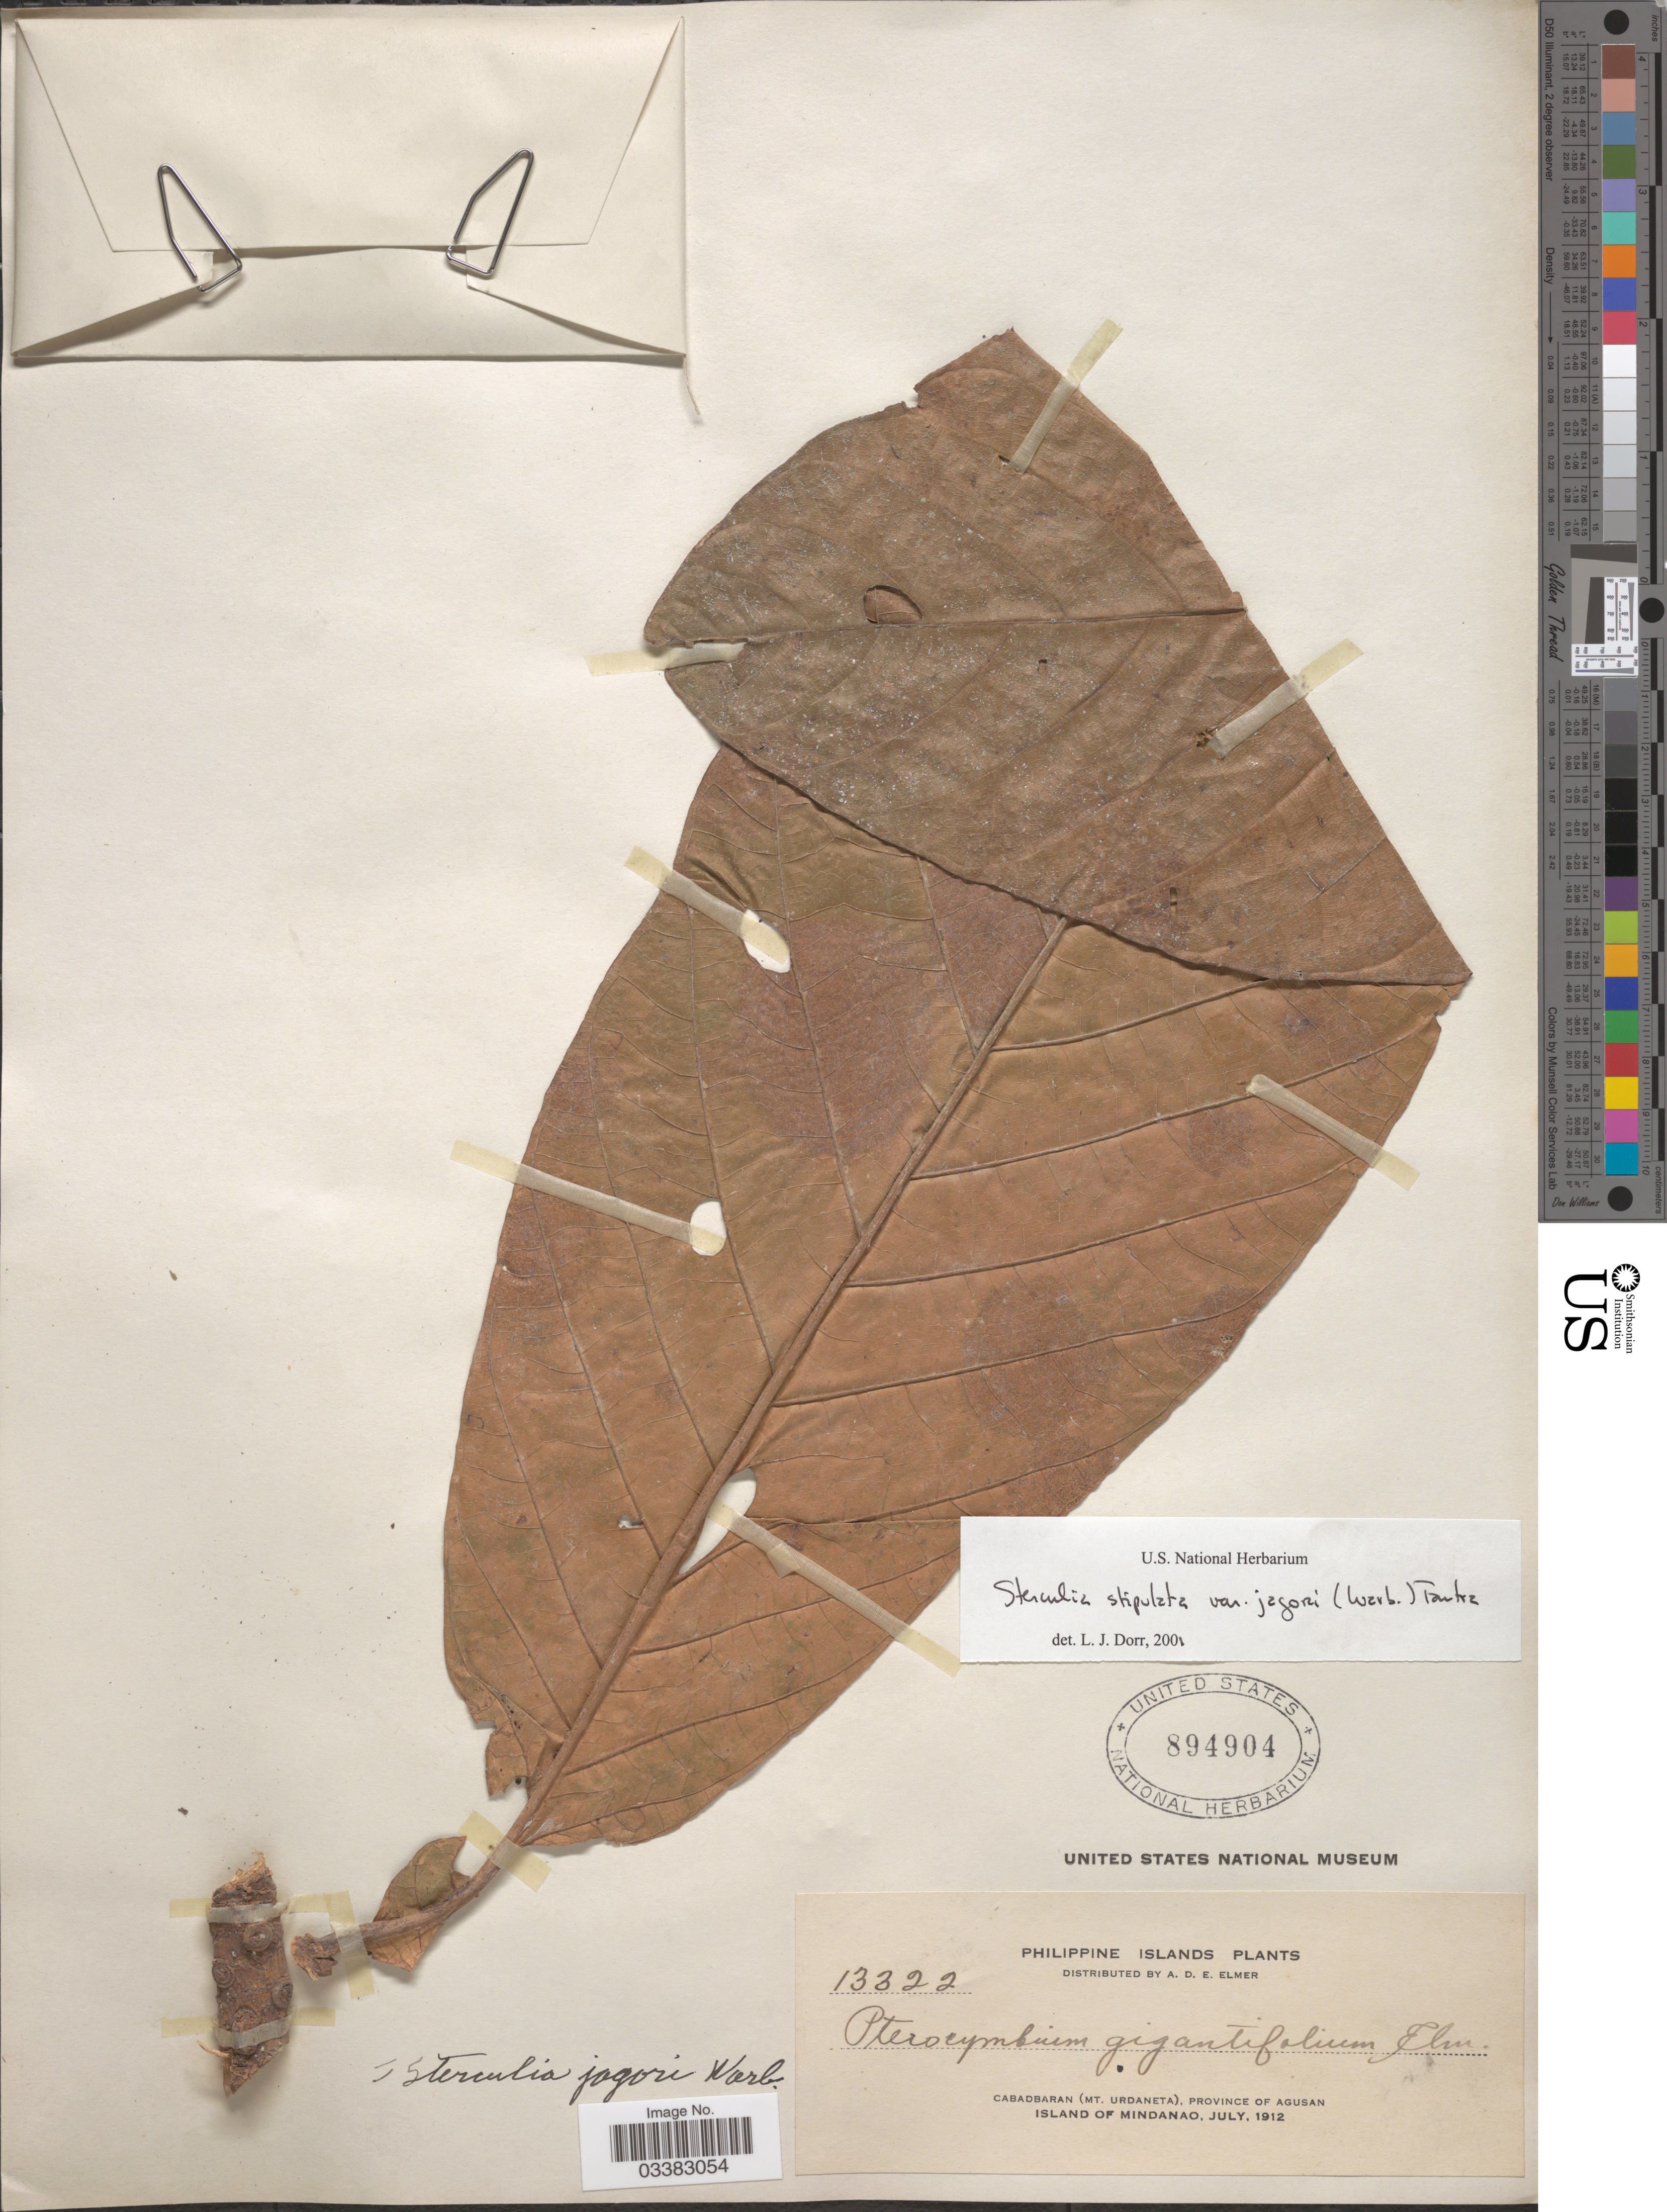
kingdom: Plantae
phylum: Tracheophyta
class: Magnoliopsida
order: Malvales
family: Malvaceae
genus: Sterculia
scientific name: Sterculia stipulata var. jagori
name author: (Warb.) Tantra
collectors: A. D. E. Elmer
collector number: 13322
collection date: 1912-07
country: Philippines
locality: Cabadbaran (Mt. Urdaneta), Province of Agusan, Island of Mindanao.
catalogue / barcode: US 894904